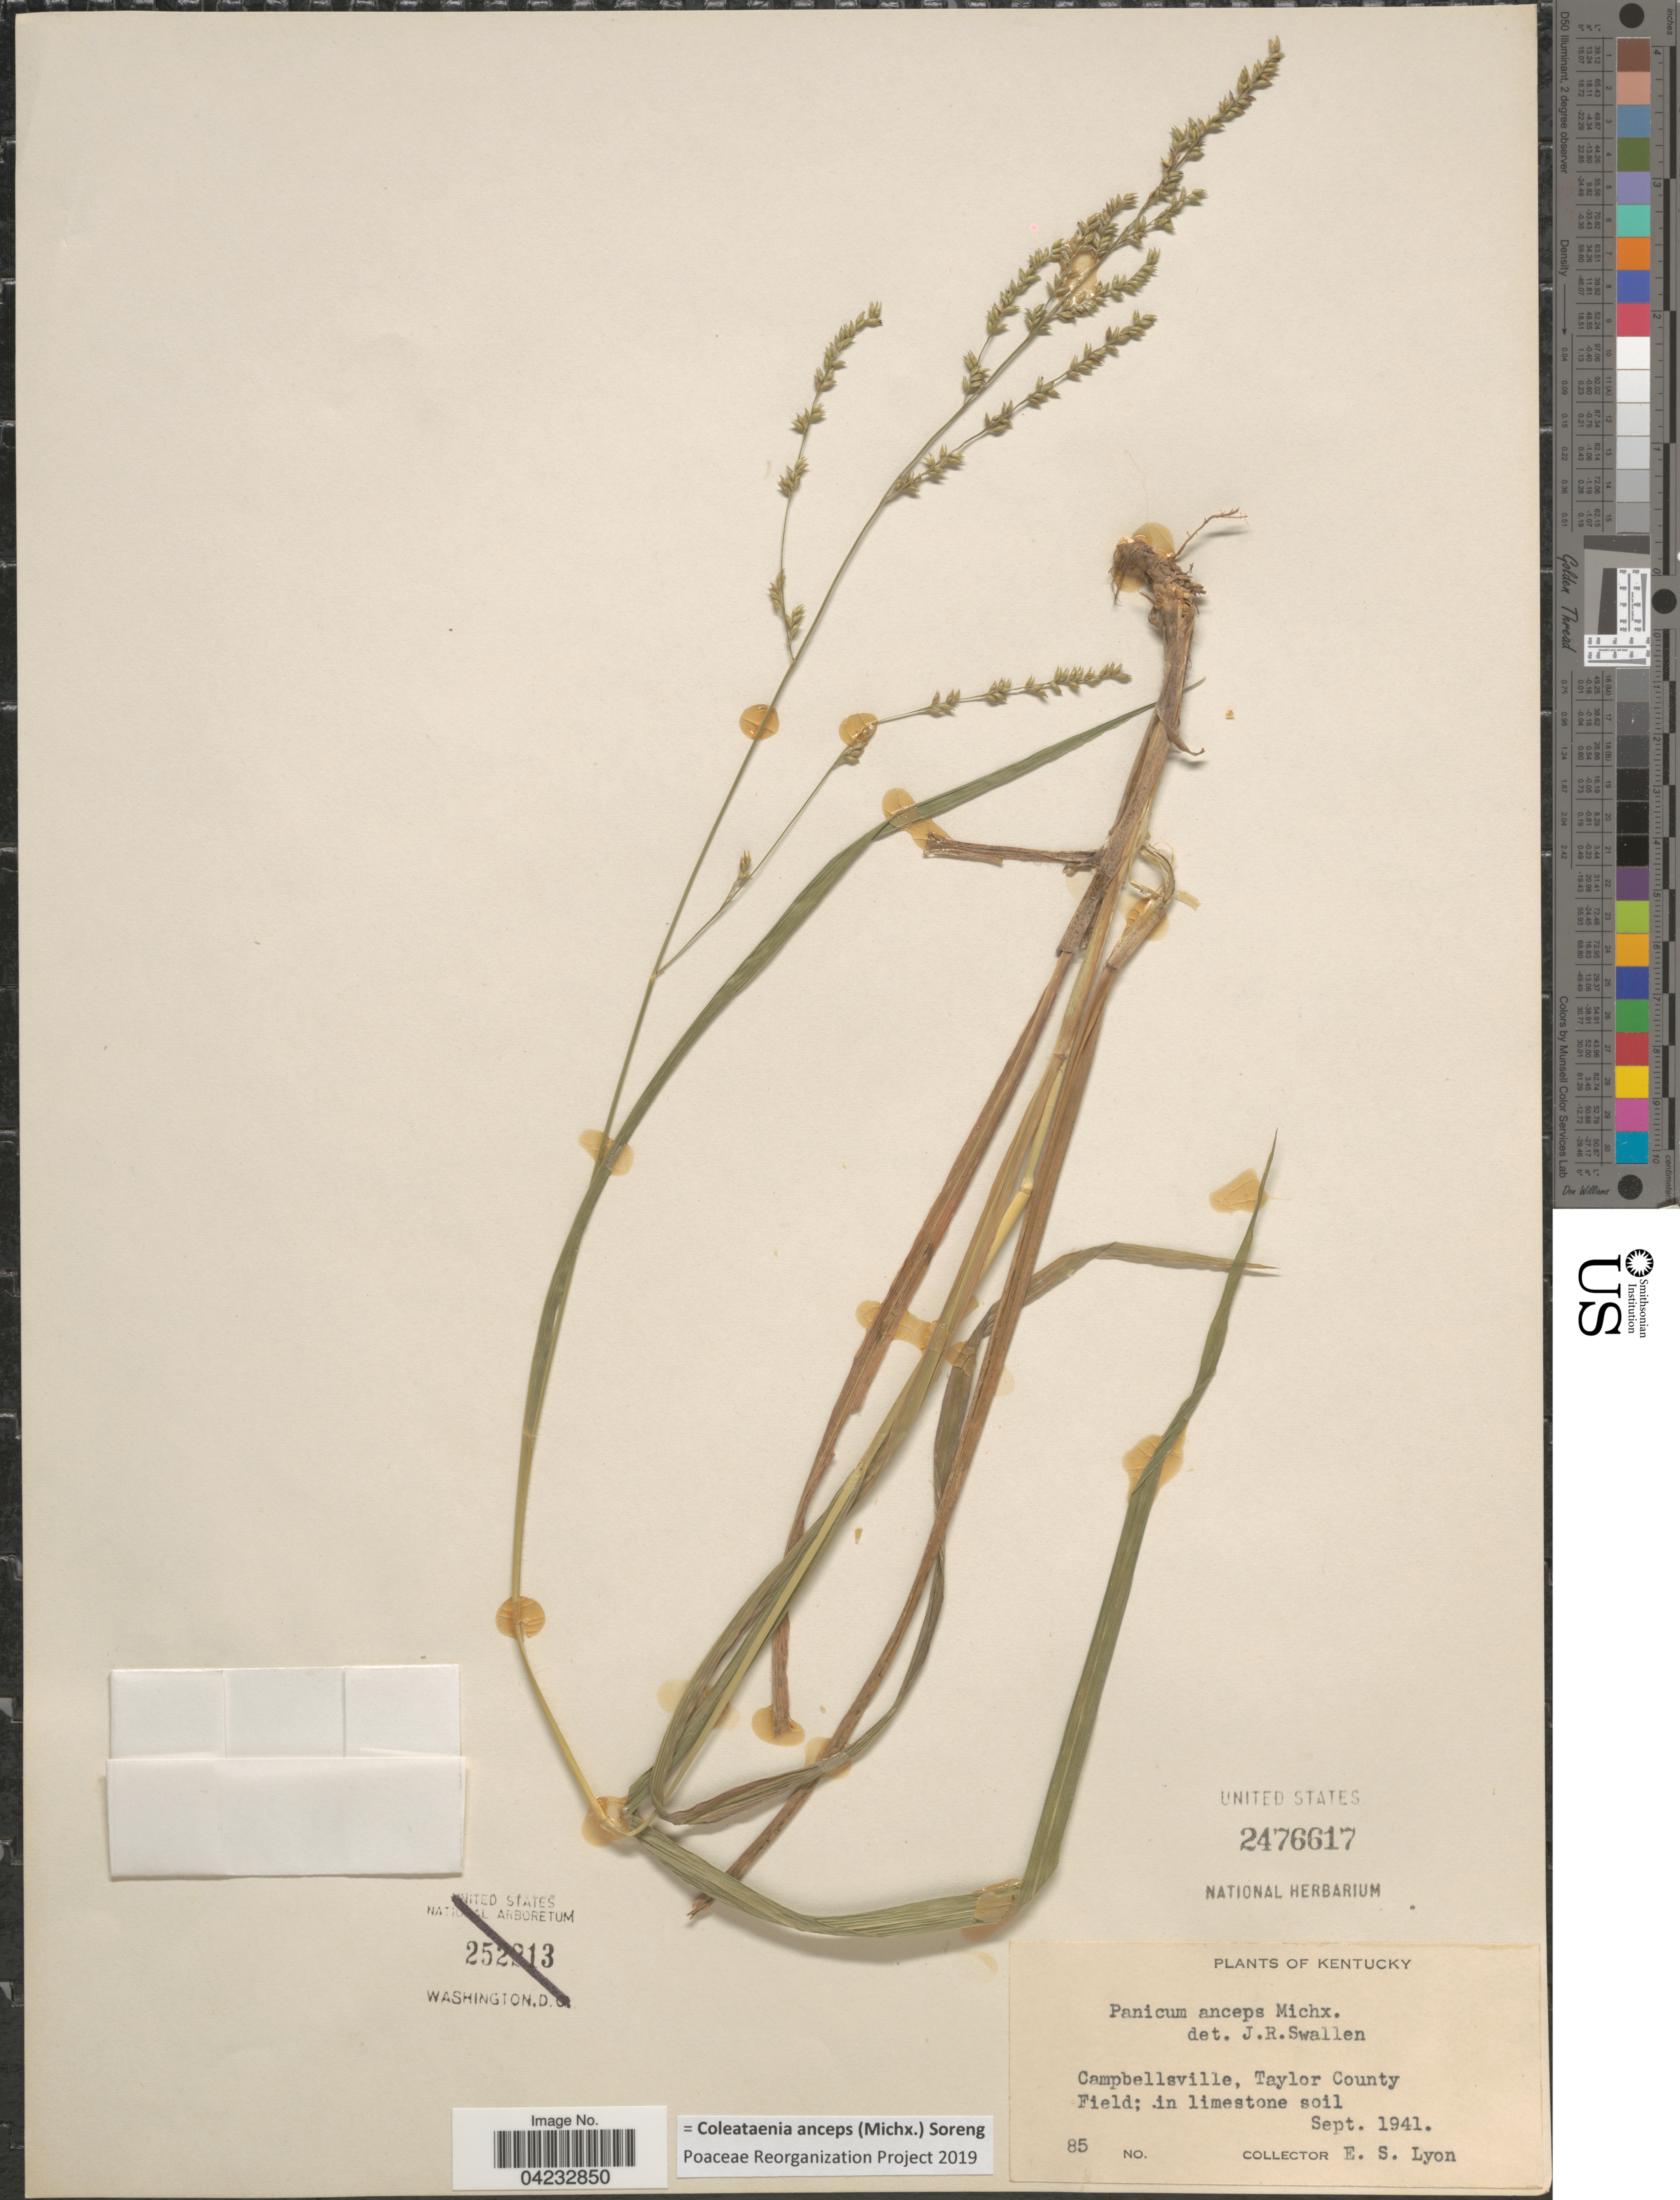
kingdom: Plantae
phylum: Tracheophyta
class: Liliopsida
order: Poales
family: Poaceae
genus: Coleataenia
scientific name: Coleataenia anceps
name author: (Michx.) Soreng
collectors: E. Lyon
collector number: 85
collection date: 1941-09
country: United States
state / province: Kentucky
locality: Campbellsville, Taylor County Field.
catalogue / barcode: US 2476617